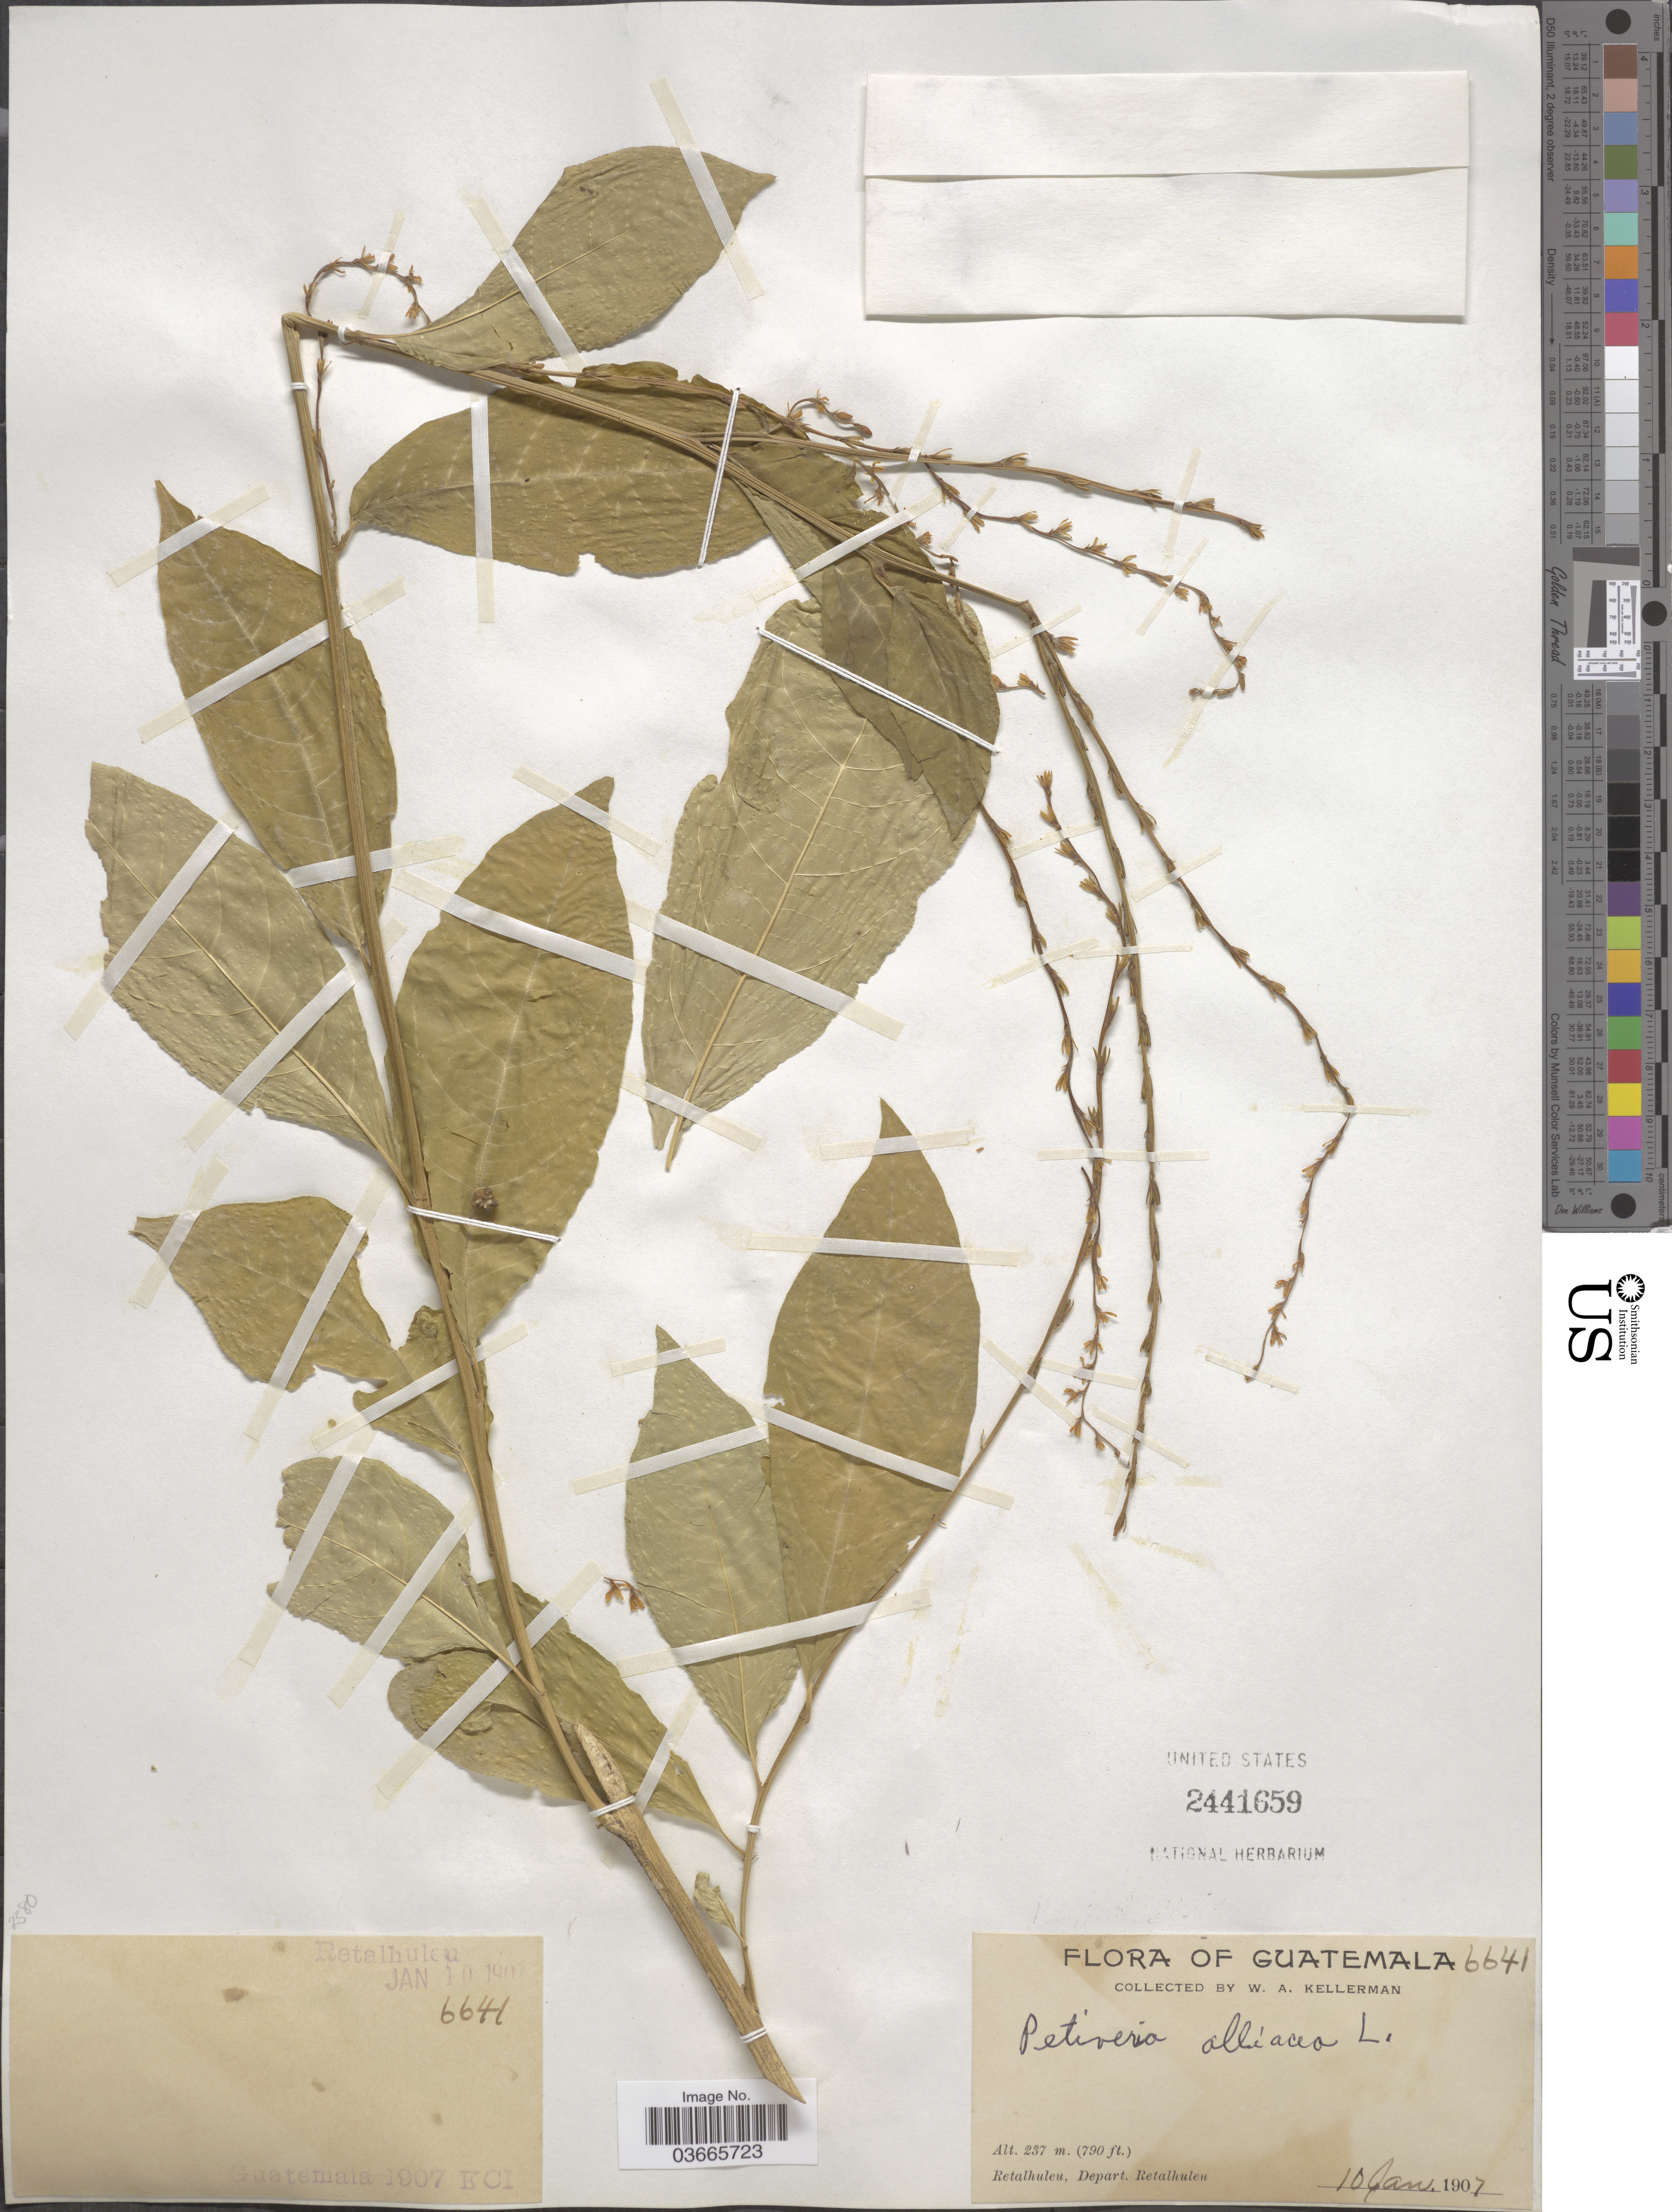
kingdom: Plantae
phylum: Tracheophyta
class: Magnoliopsida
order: Caryophyllales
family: Phytolaccaceae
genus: Petiveria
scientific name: Petiveria alliacea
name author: L.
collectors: W. Kellerman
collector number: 6641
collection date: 1907-01-10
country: Guatemala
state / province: Retalhuleu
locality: Retalhuleu, Depart. Retalhuleu.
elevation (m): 237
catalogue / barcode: US 2441659